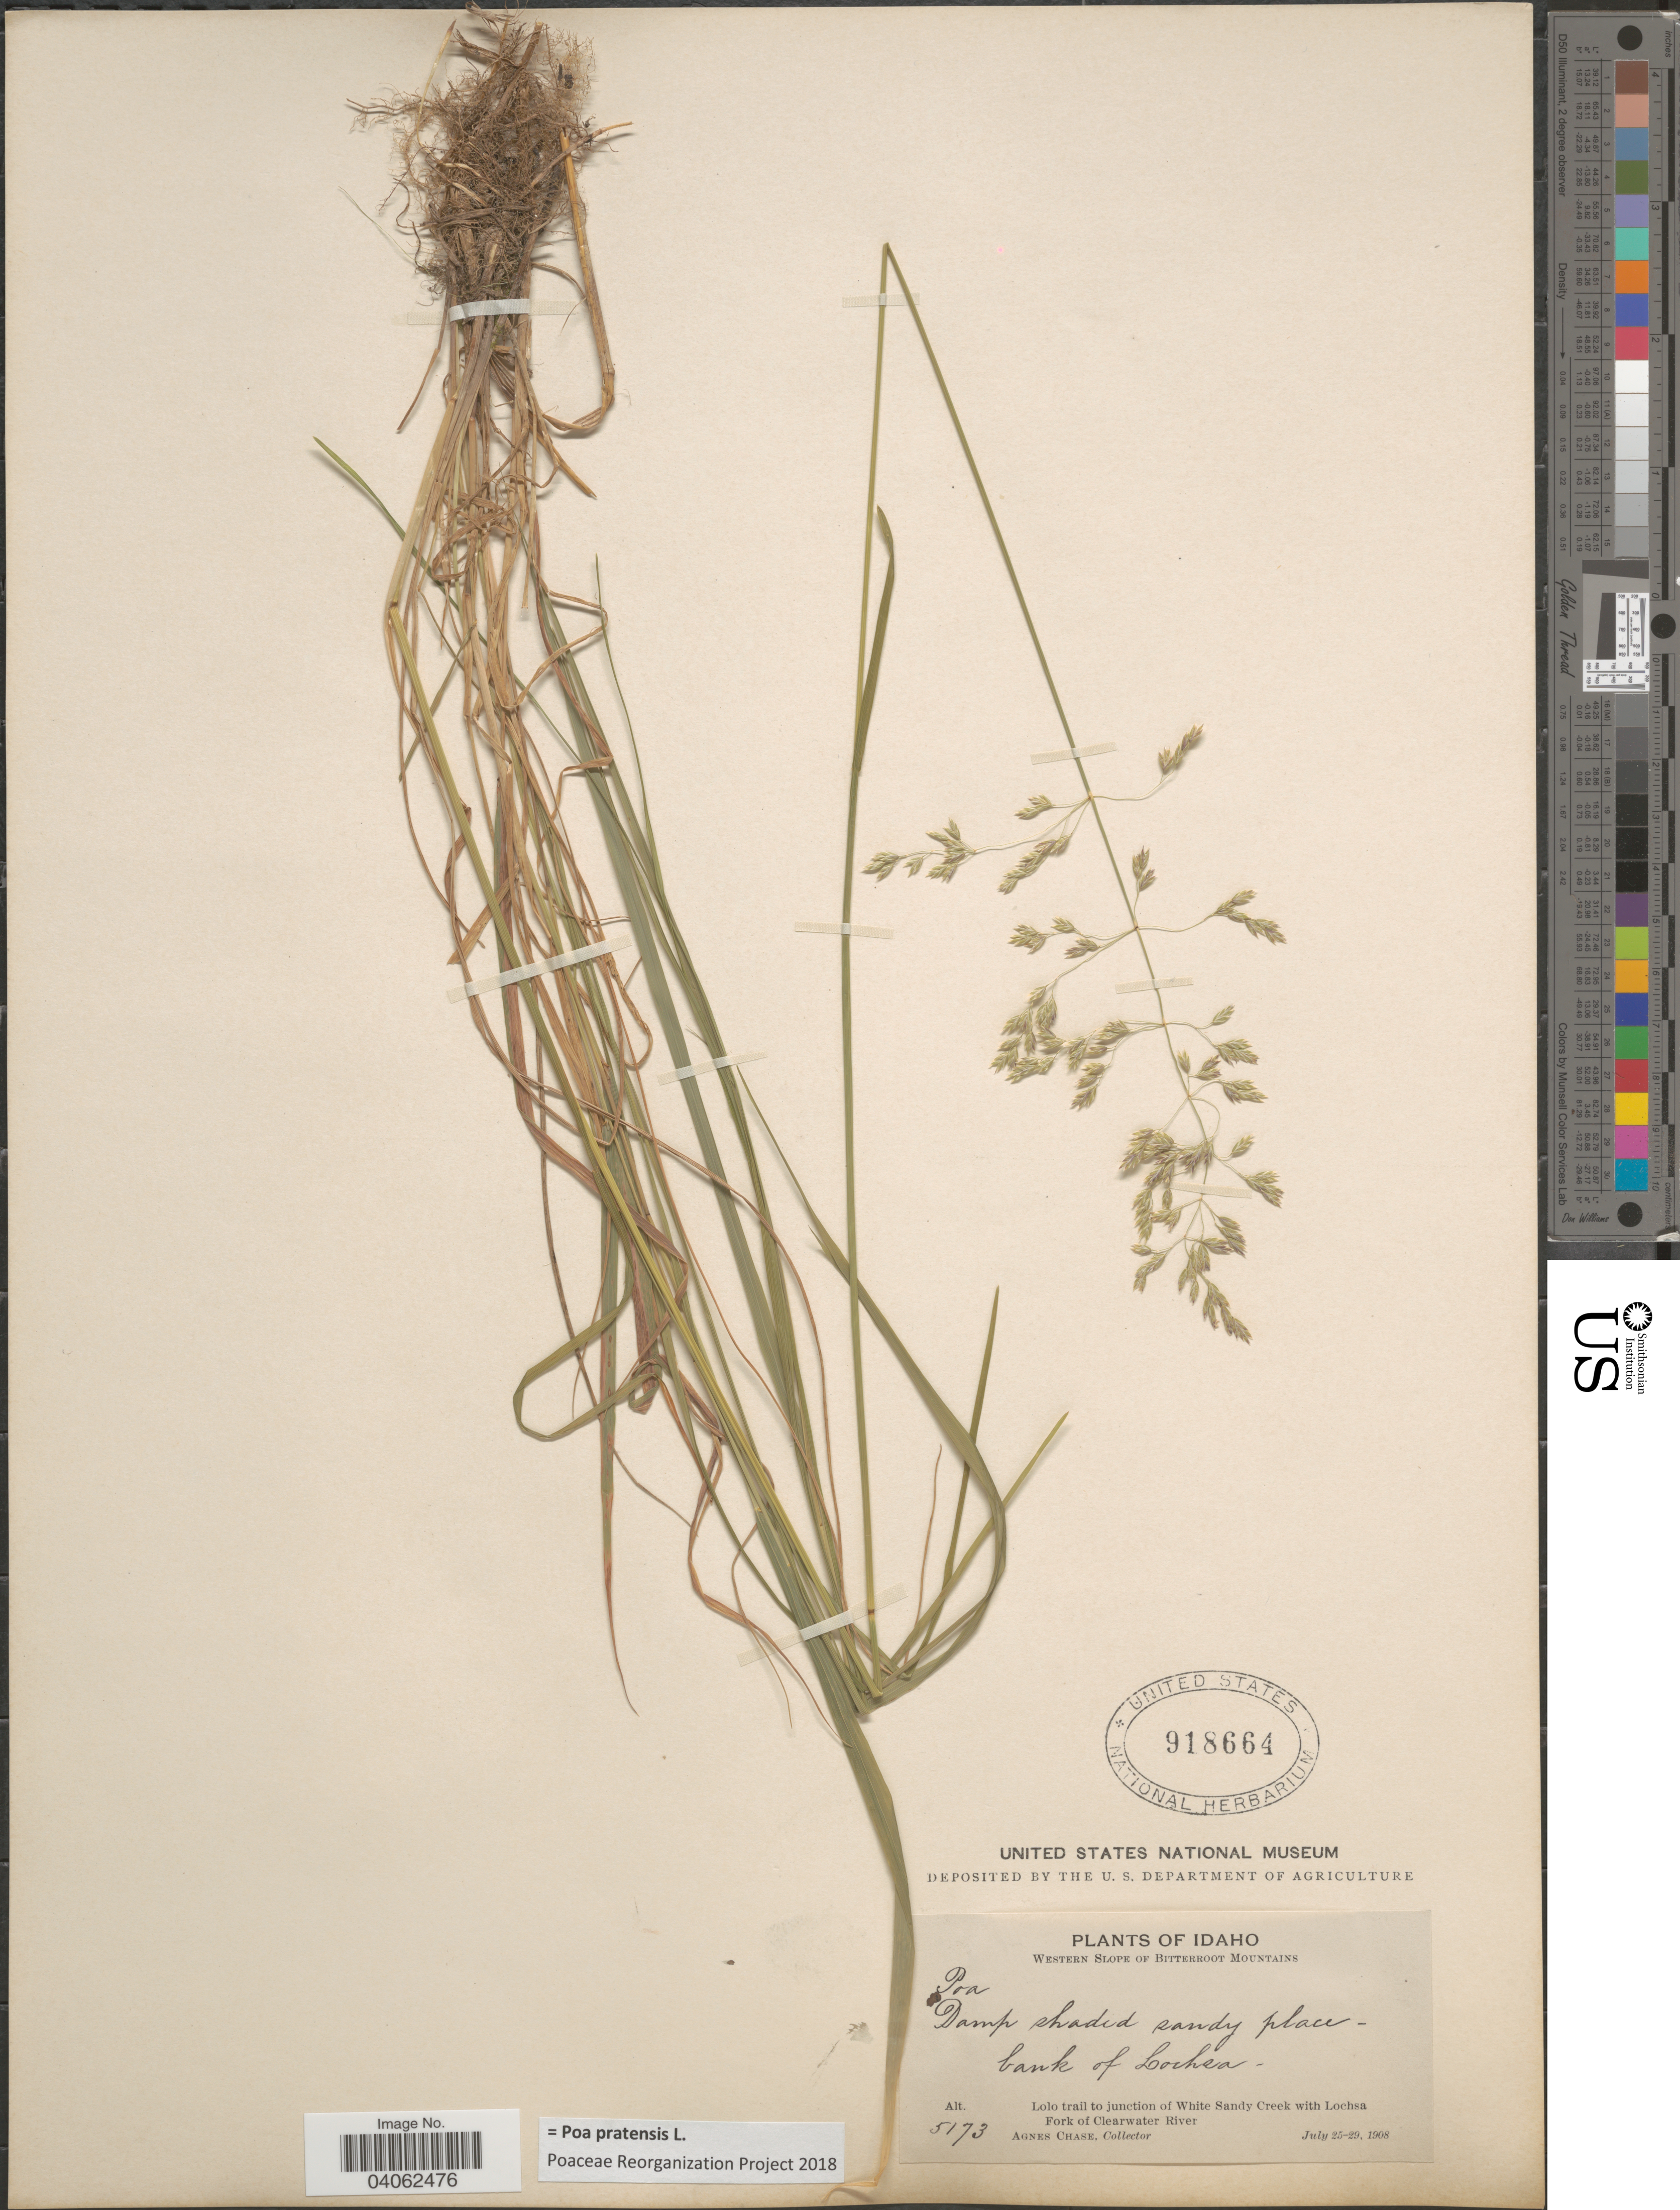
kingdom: Plantae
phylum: Tracheophyta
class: Liliopsida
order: Poales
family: Poaceae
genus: Poa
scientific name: Poa pratensis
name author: L.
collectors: A. Chase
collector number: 5173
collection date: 1908-07-25/1908-07-29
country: United States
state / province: Idaho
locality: Western Slope of Bitterroot Mountains. Bank of Lochsa. Lolo trail to junction of White Sandy Creek with Lochsa Fork of Clearwater River.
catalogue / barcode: US 918664